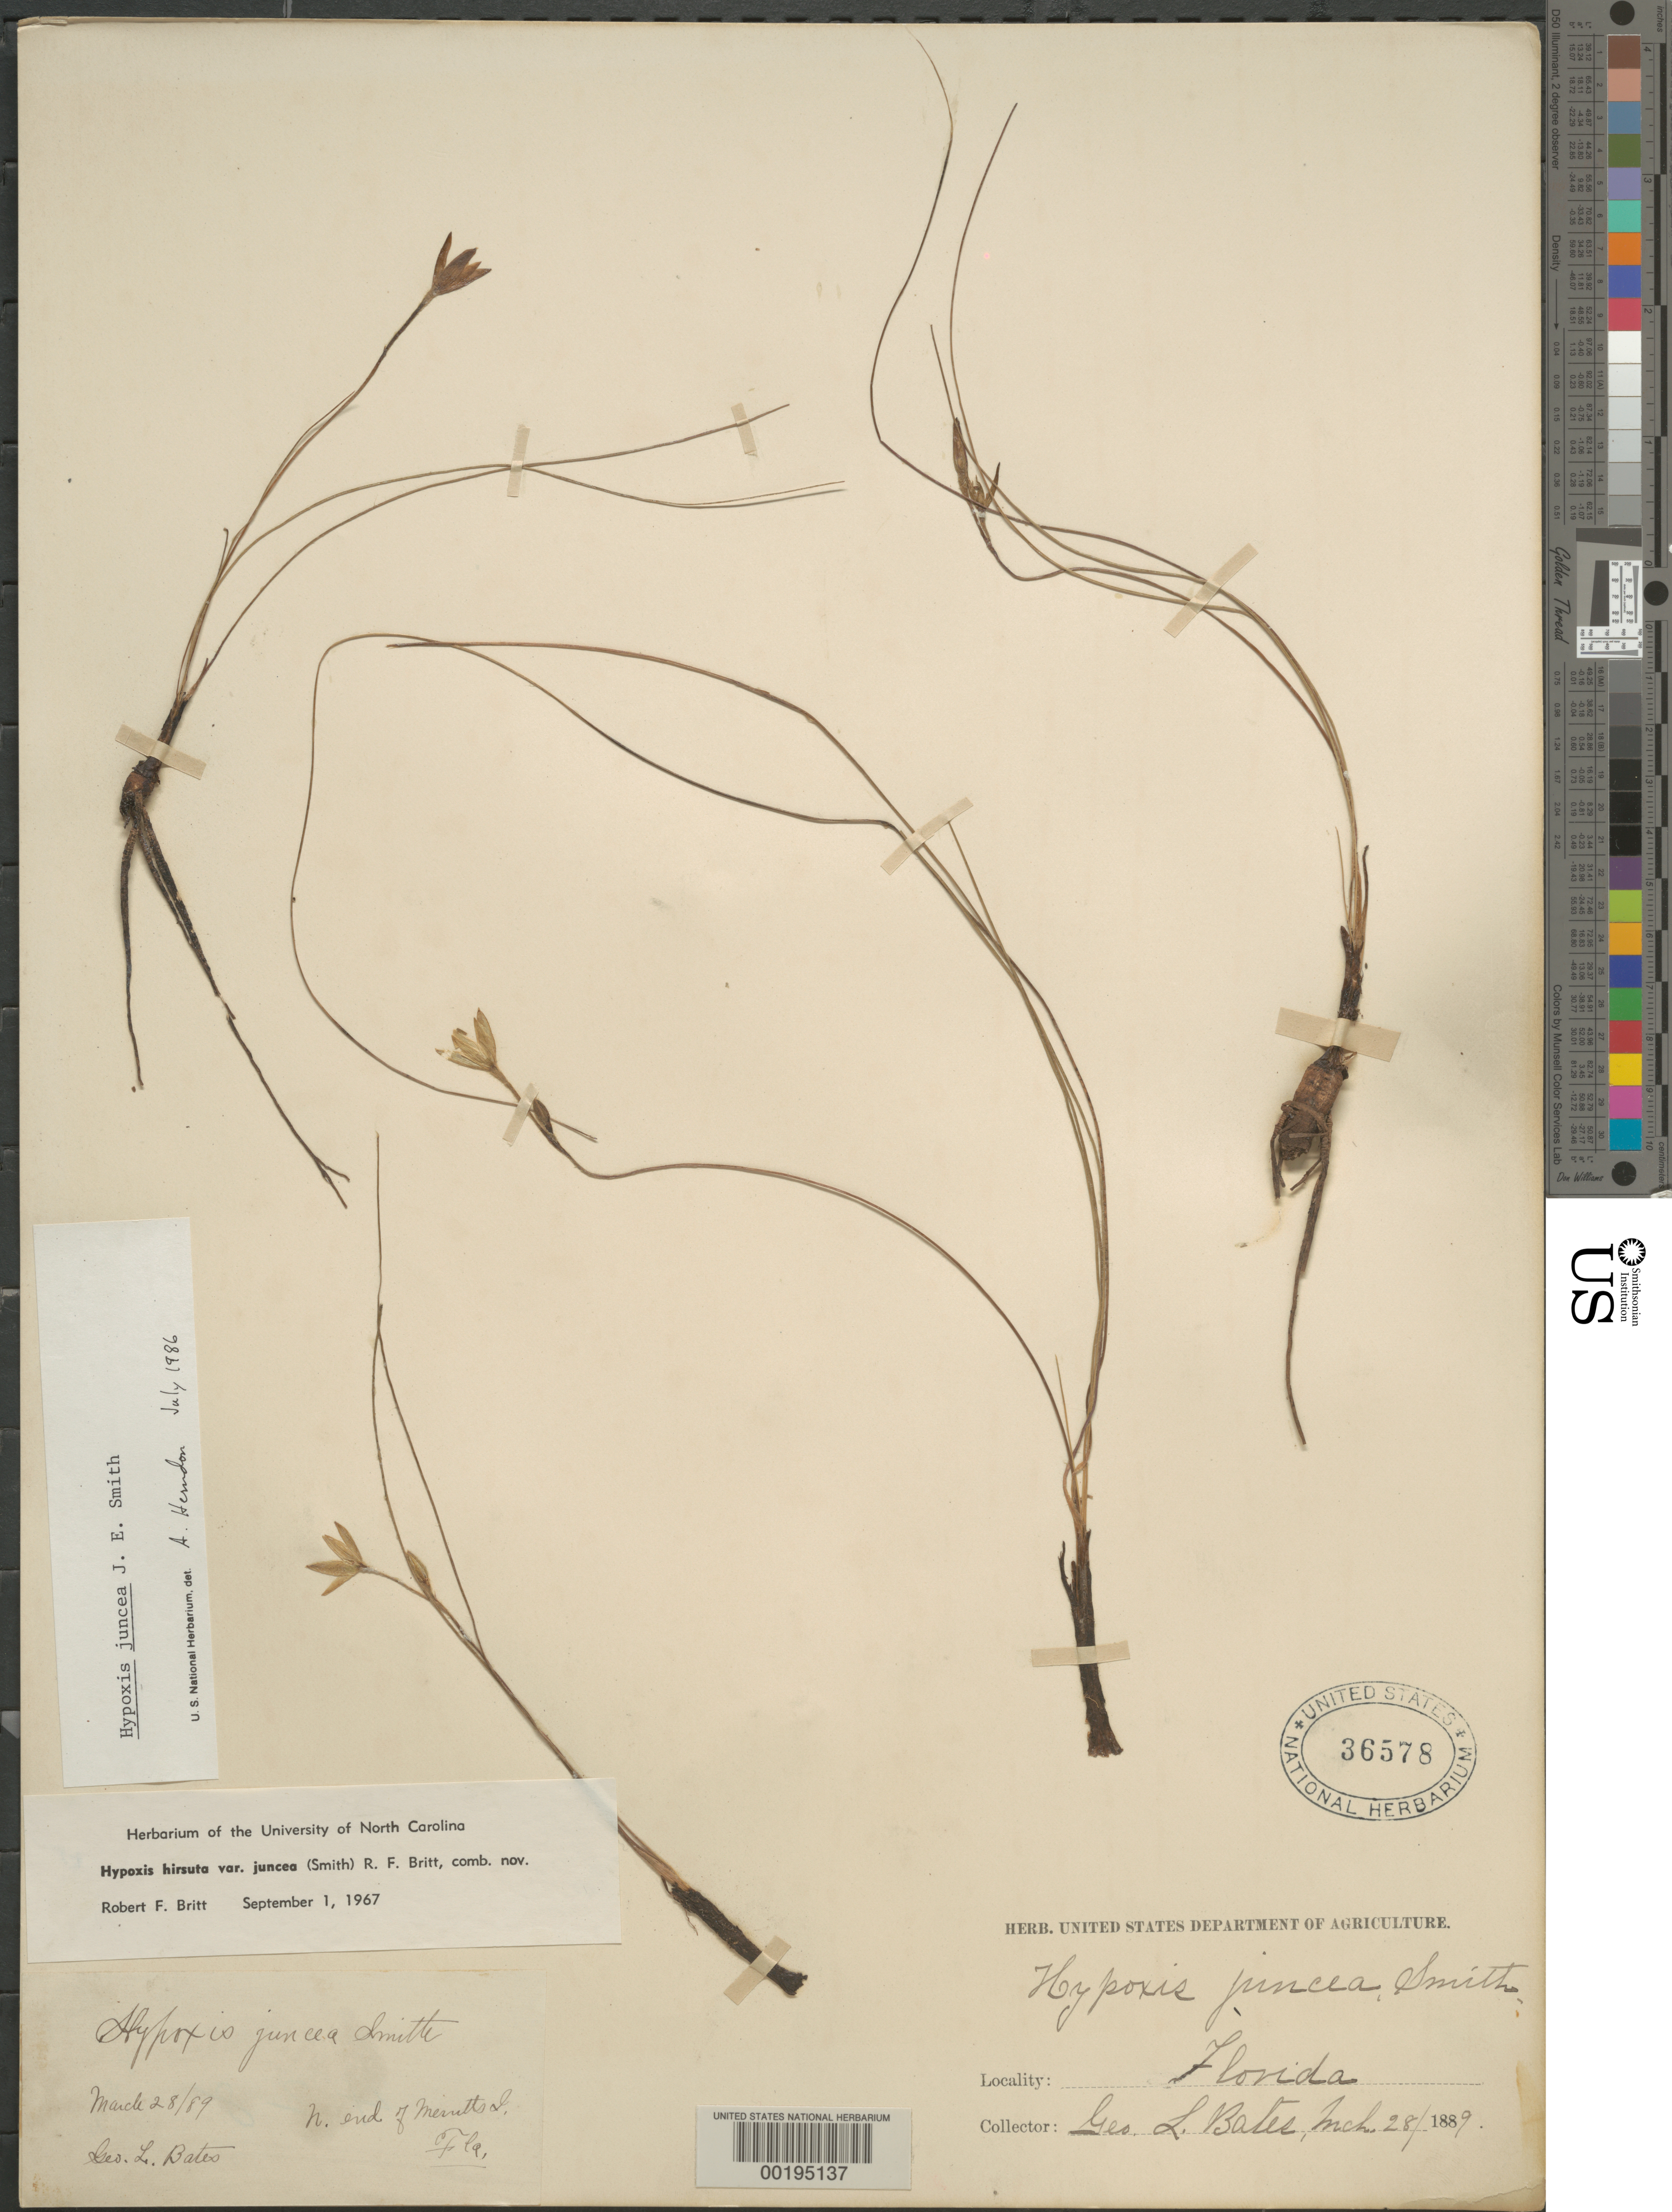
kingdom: Plantae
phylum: Tracheophyta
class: Liliopsida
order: Asparagales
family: Hypoxidaceae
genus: Hypoxis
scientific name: Hypoxis juncea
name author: Small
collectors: G. Bates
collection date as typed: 28 Mar 1889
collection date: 1889-03-28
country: United States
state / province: Florida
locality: N end of merritts i.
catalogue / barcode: US 36578